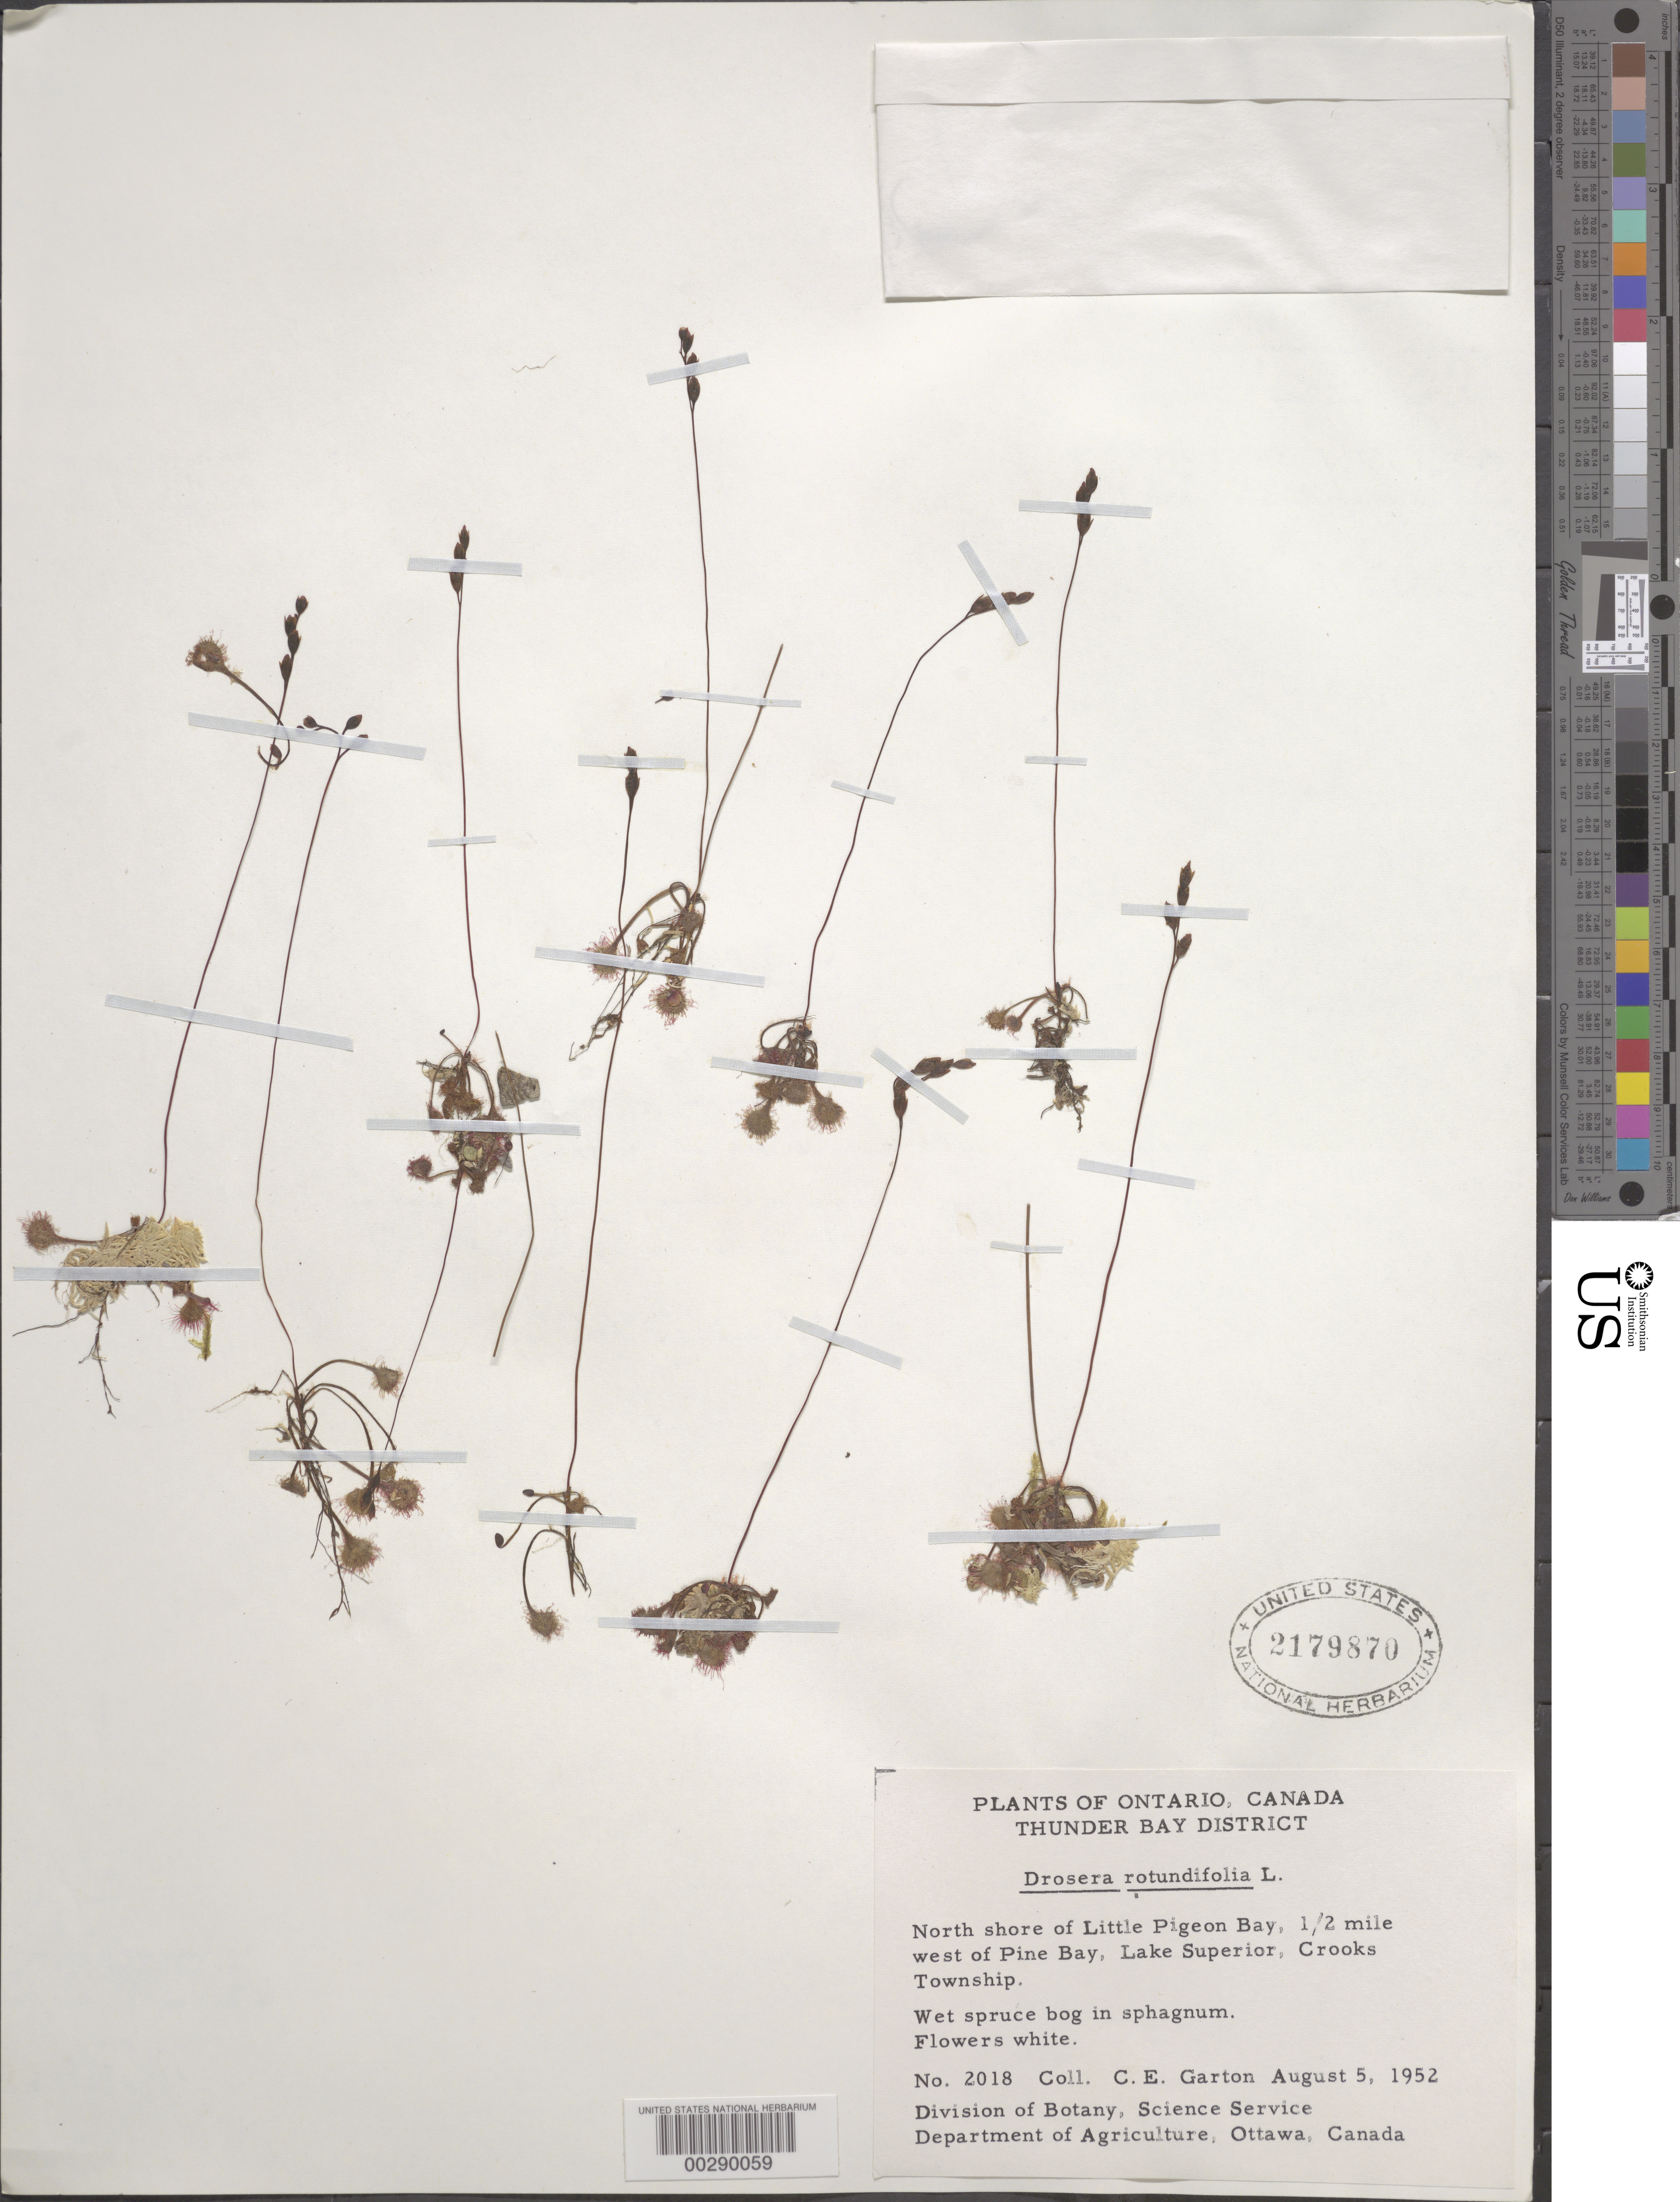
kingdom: Plantae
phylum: Tracheophyta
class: Magnoliopsida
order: Caryophyllales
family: Droseraceae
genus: Drosera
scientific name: Drosera rotundifolia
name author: L.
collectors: C. Garton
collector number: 2018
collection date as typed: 05 Aug 1952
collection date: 1952-08-05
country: Canada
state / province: Ontario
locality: N shore of little pigeon bay, w of pine bay, lake superior. crooks township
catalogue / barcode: US 2179870